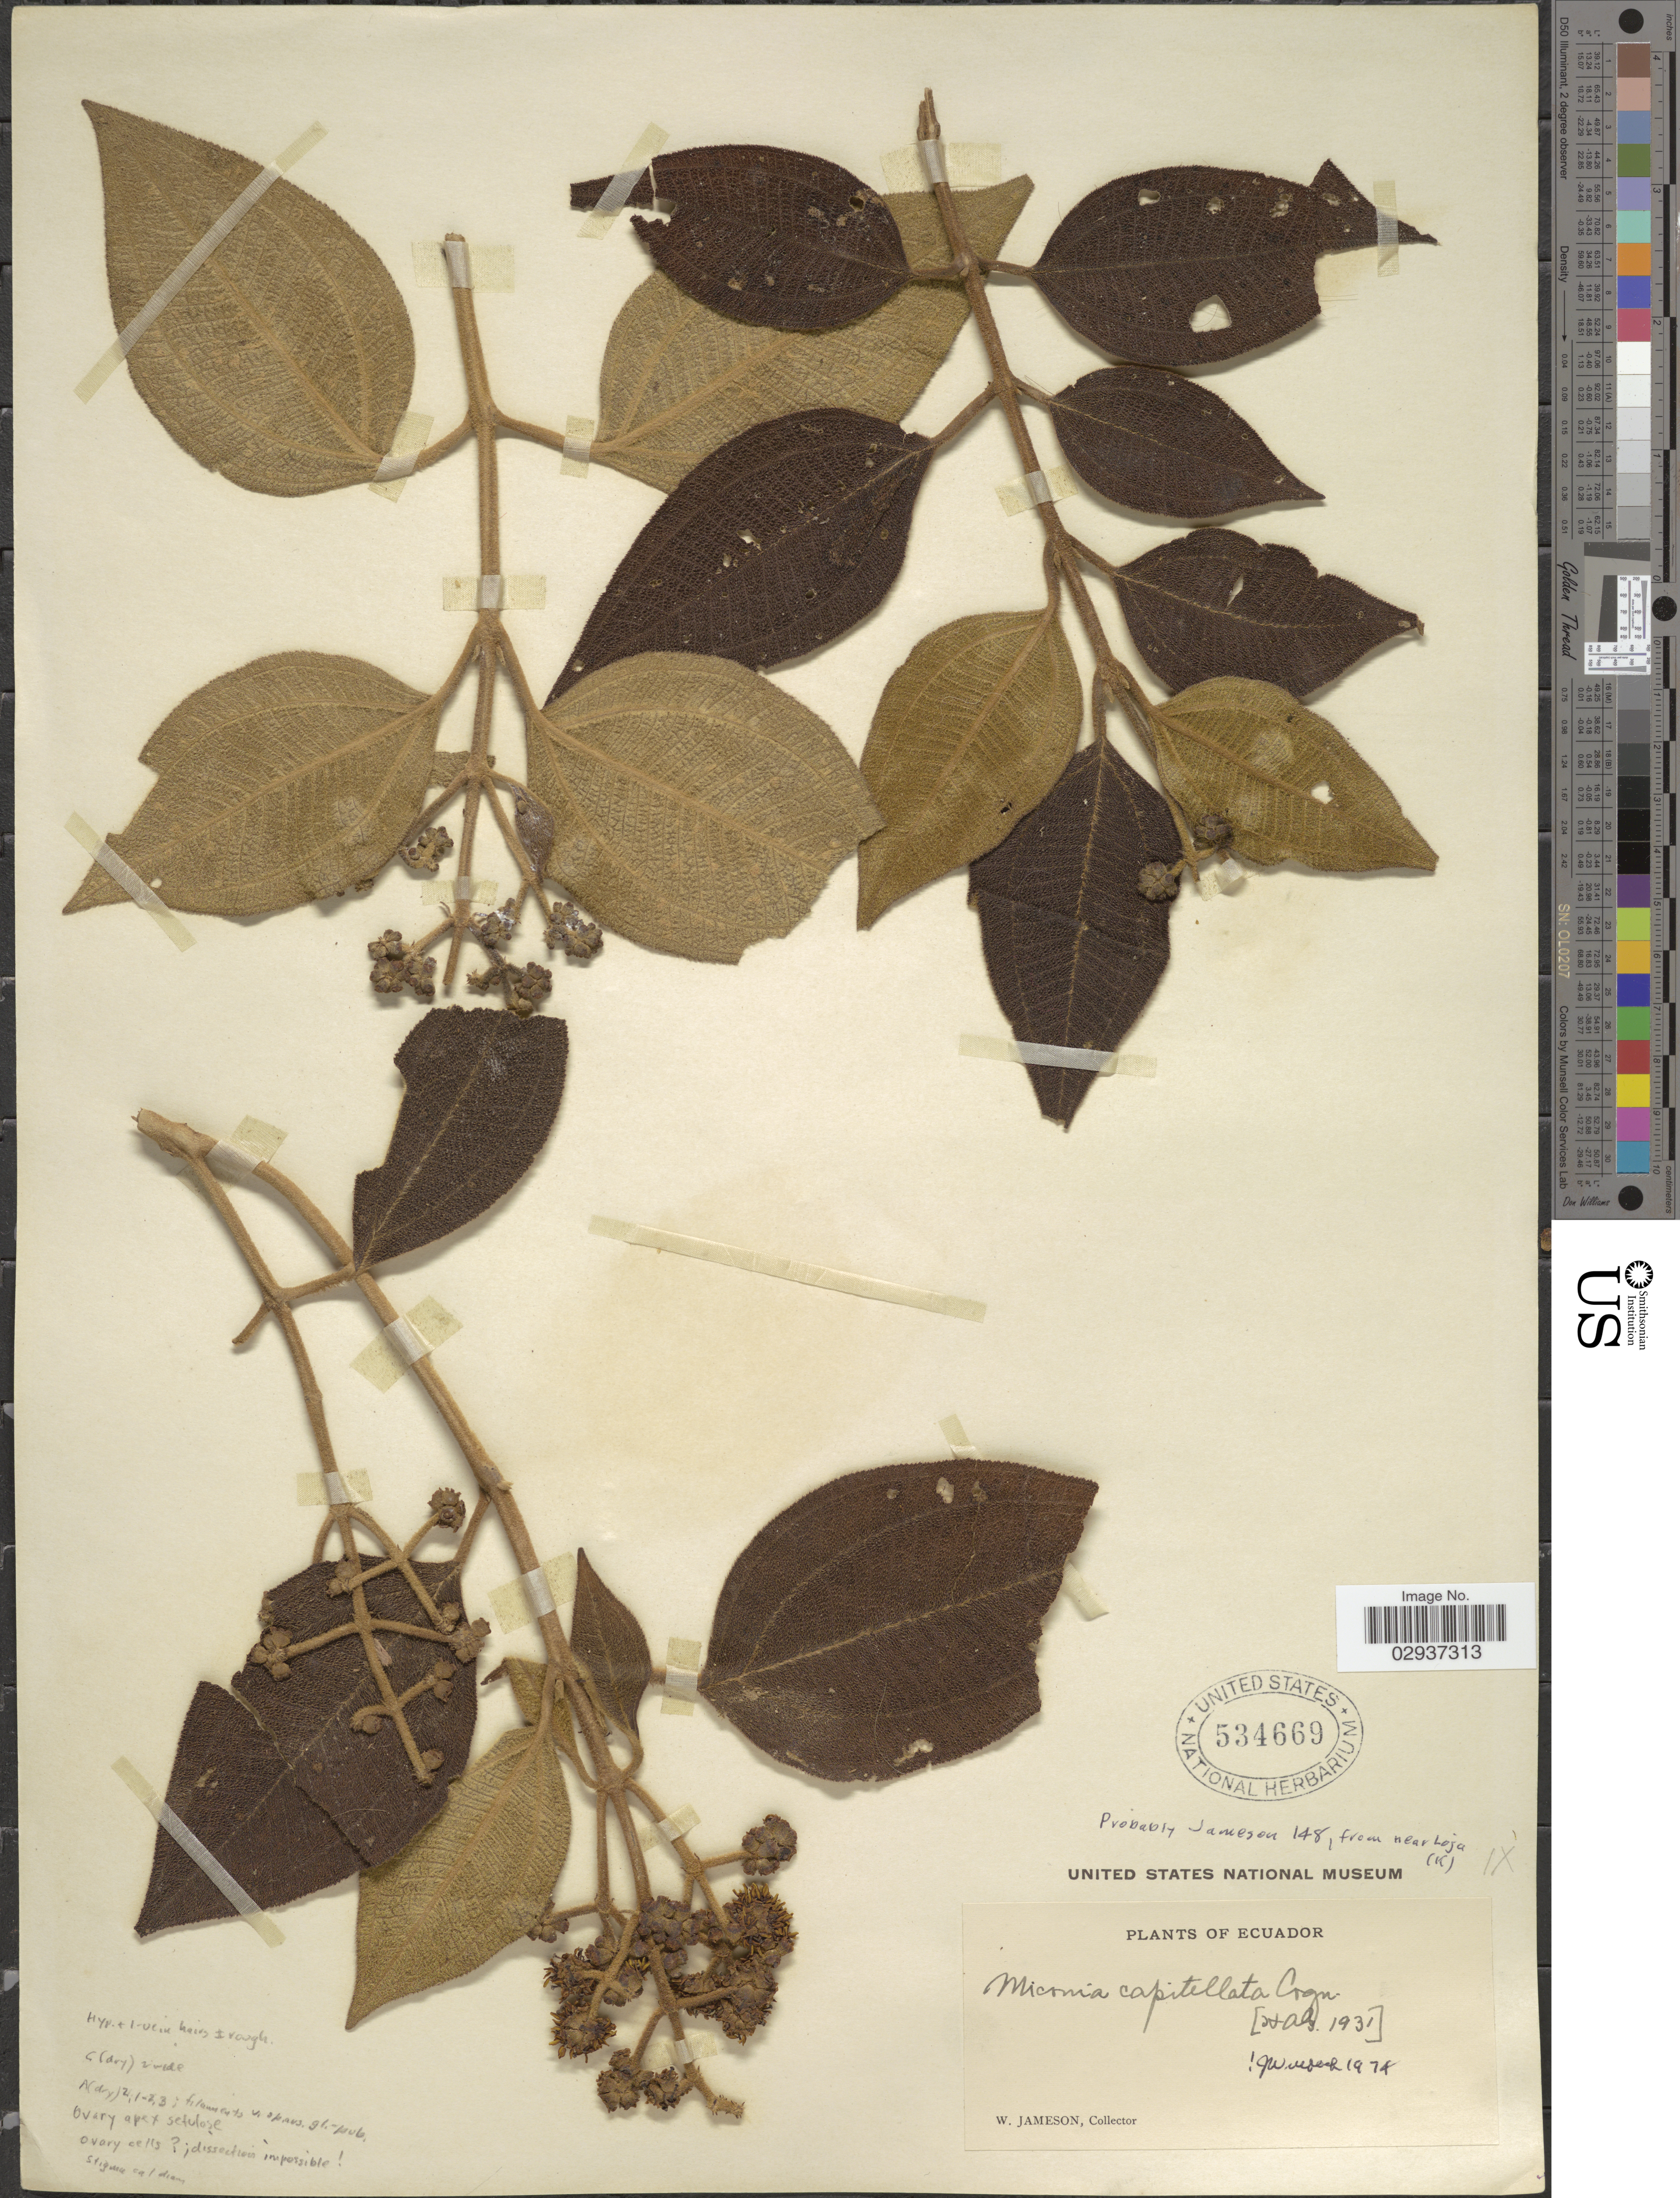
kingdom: Plantae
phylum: Tracheophyta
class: Magnoliopsida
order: Myrtales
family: Melastomataceae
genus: Miconia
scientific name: Miconia capitellata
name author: Cogn.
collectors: W. Jameson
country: Ecuador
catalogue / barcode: US 534669